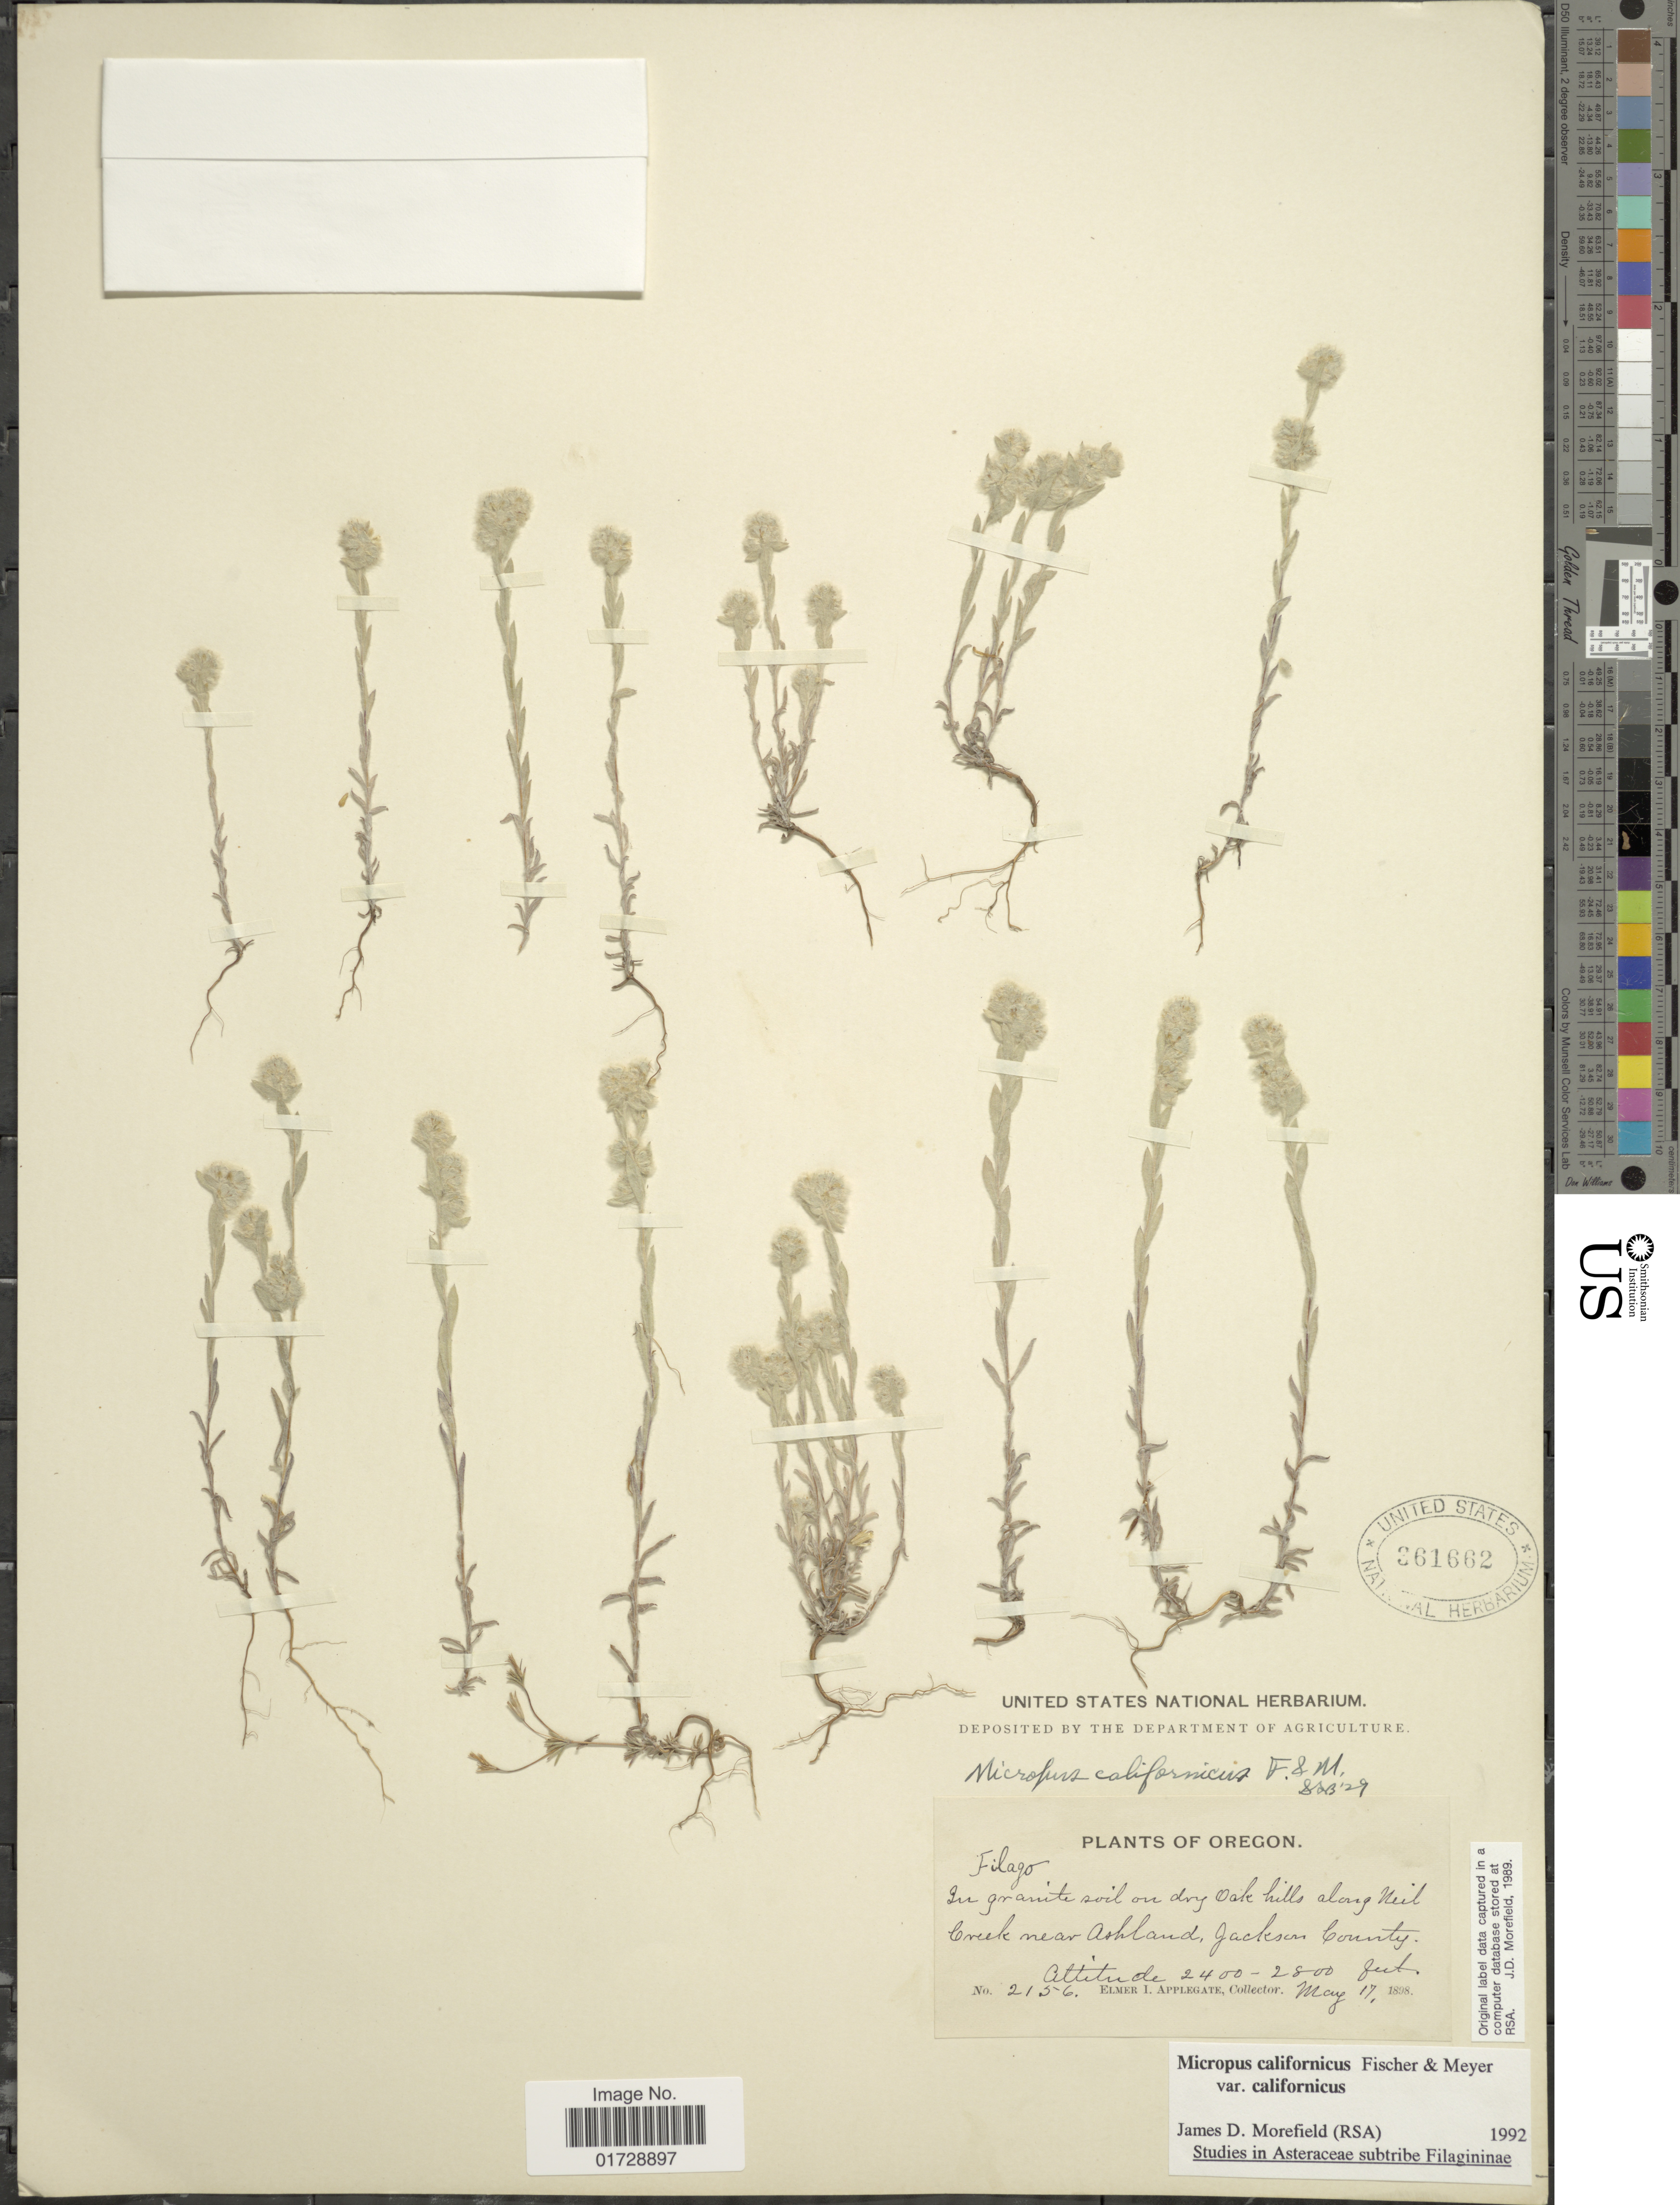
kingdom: Plantae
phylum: Tracheophyta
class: Magnoliopsida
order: Asterales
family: Asteraceae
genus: Micropus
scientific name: Micropus californicus var. californicus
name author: Fisch. & C.A. Mey.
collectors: E. I. Applegate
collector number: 2156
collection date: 1898-05-17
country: United States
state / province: Oregon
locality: Neil Creek near Ashland, Jackson County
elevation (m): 732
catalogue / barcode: US 361662